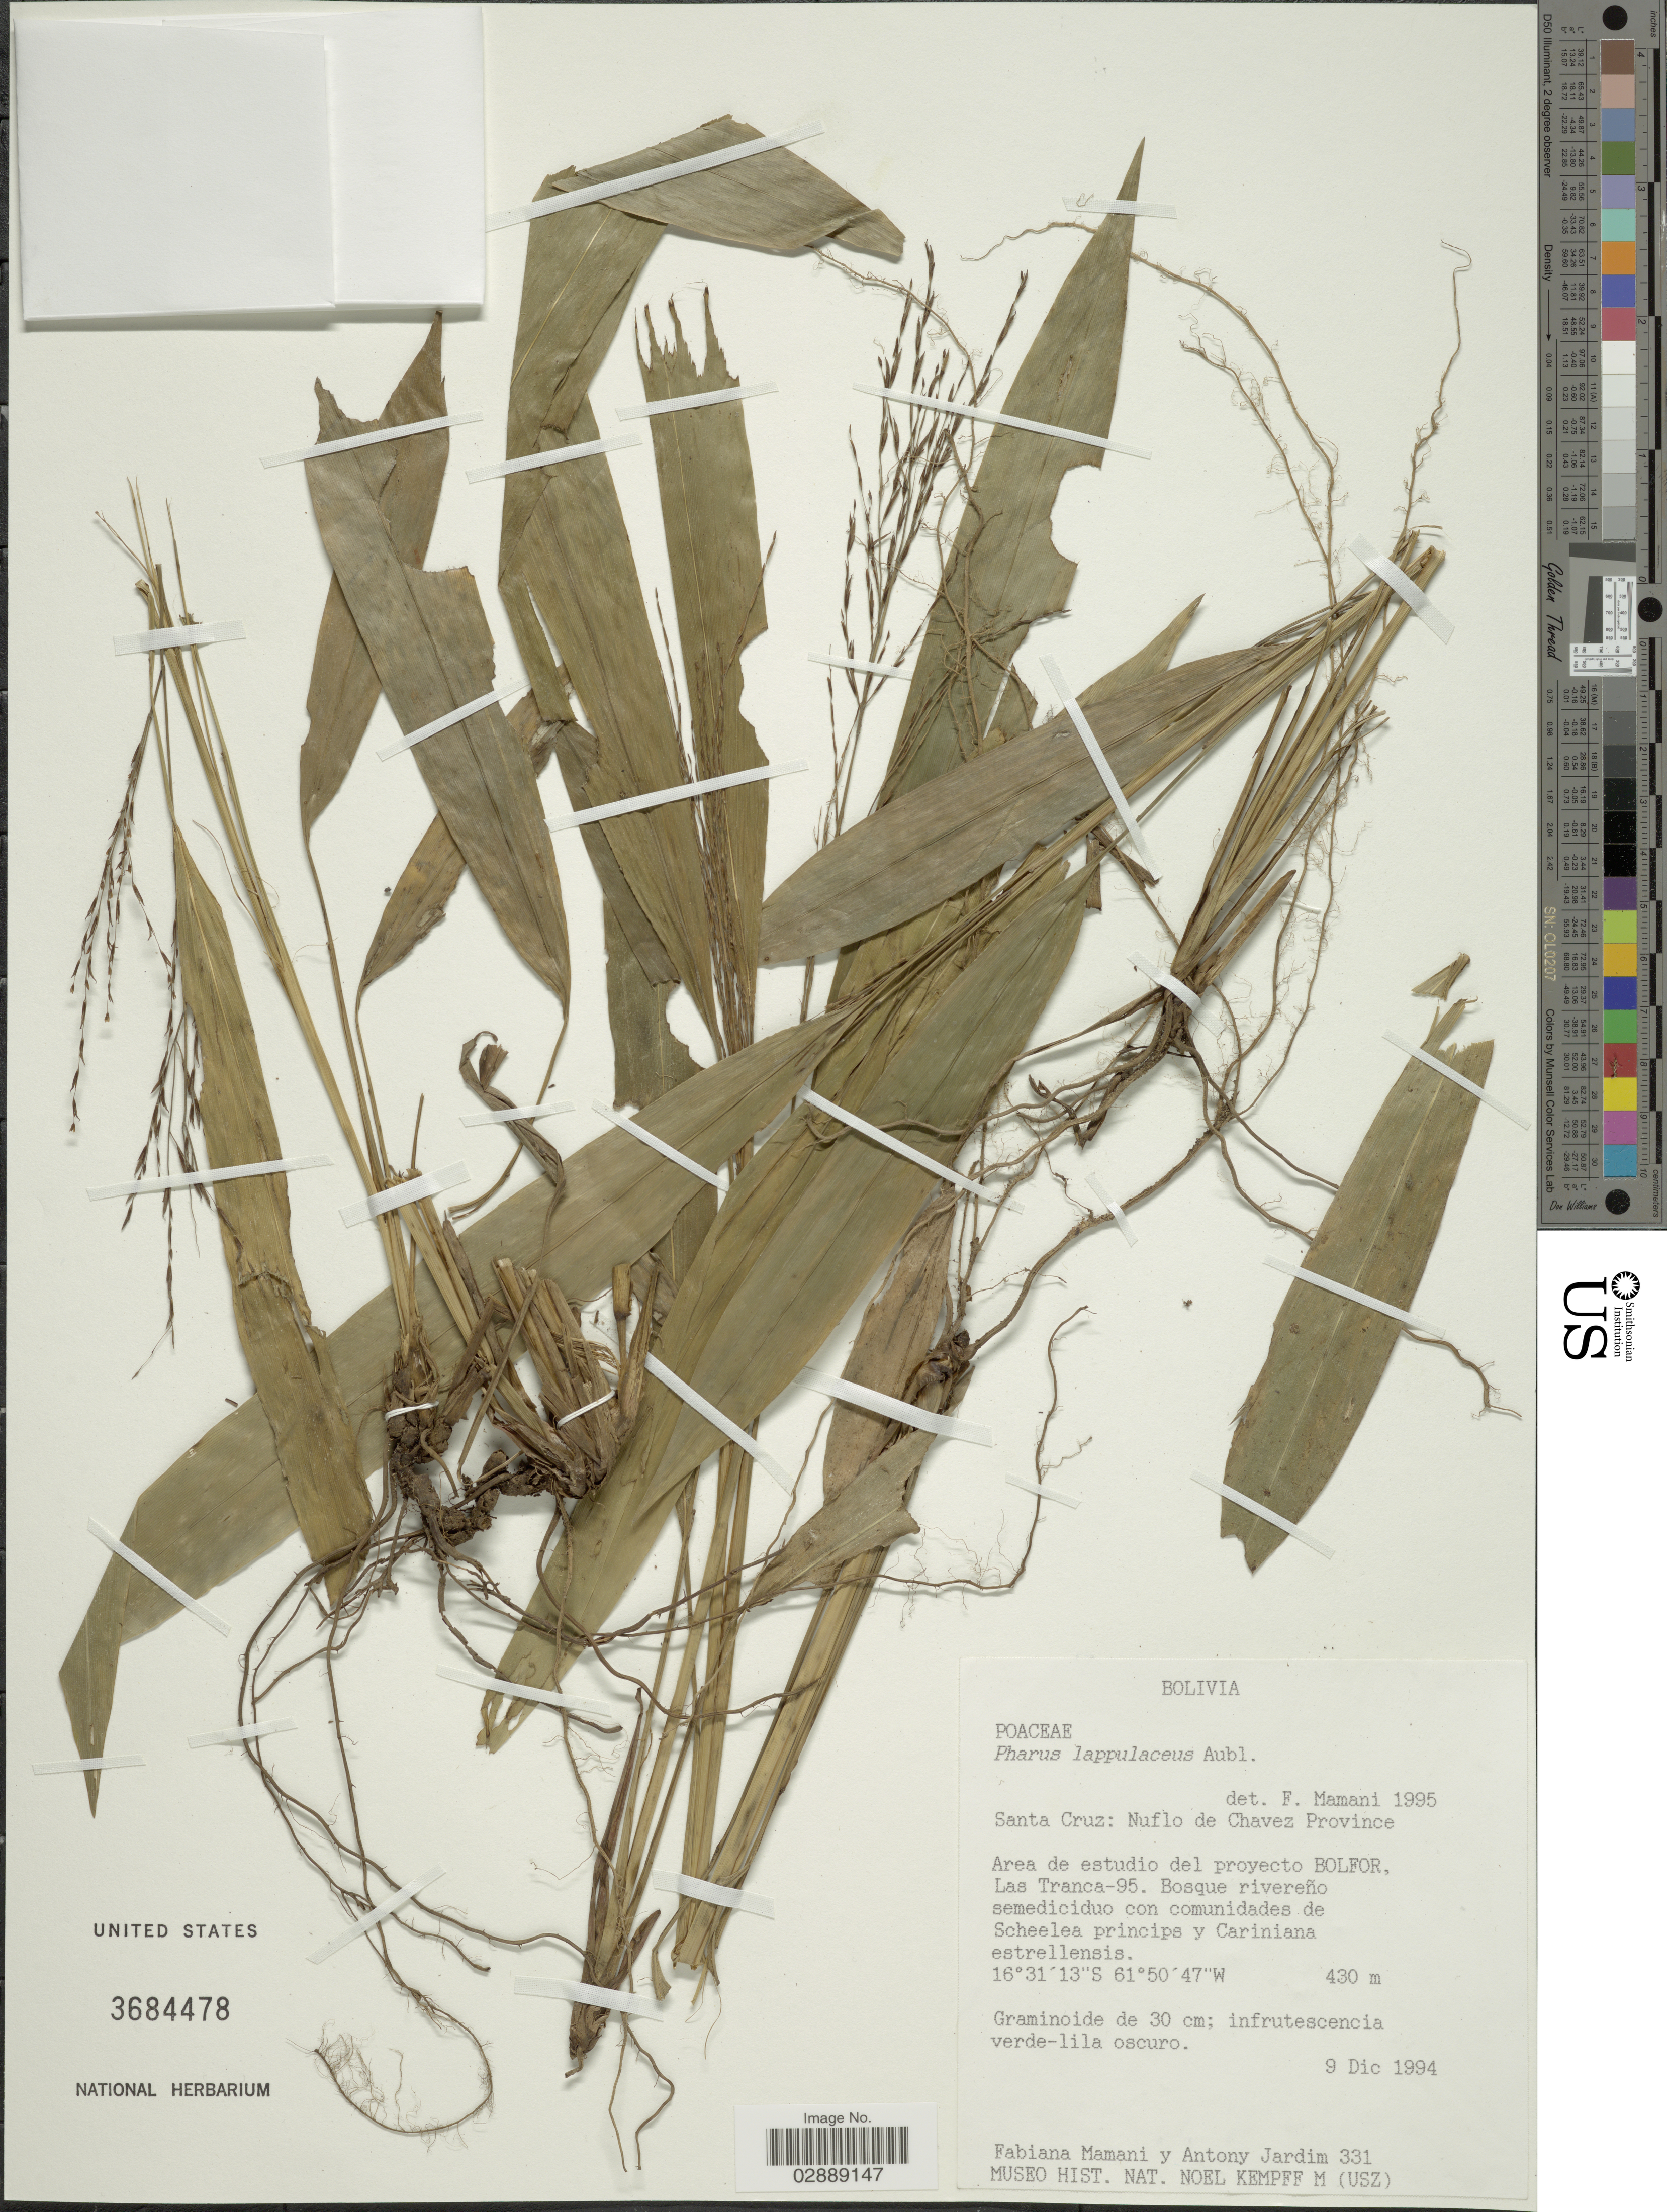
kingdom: Plantae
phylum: Tracheophyta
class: Liliopsida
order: Poales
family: Poaceae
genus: Pharus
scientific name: Pharus lappulaceus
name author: Aubl.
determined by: Mamani, Fabiana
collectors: F. Mamani & A. Jardim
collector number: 331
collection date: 1994-12-09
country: Bolivia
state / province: Santa Cruz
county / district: Ñuflo de Chávez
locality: Area de estudio del proyecto BOLFOR, Las Tranca-95.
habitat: Bosque rivereno semediciduo con comunidades de Scheelea princips y Cariniana estrellensis.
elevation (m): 430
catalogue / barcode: US 3684478